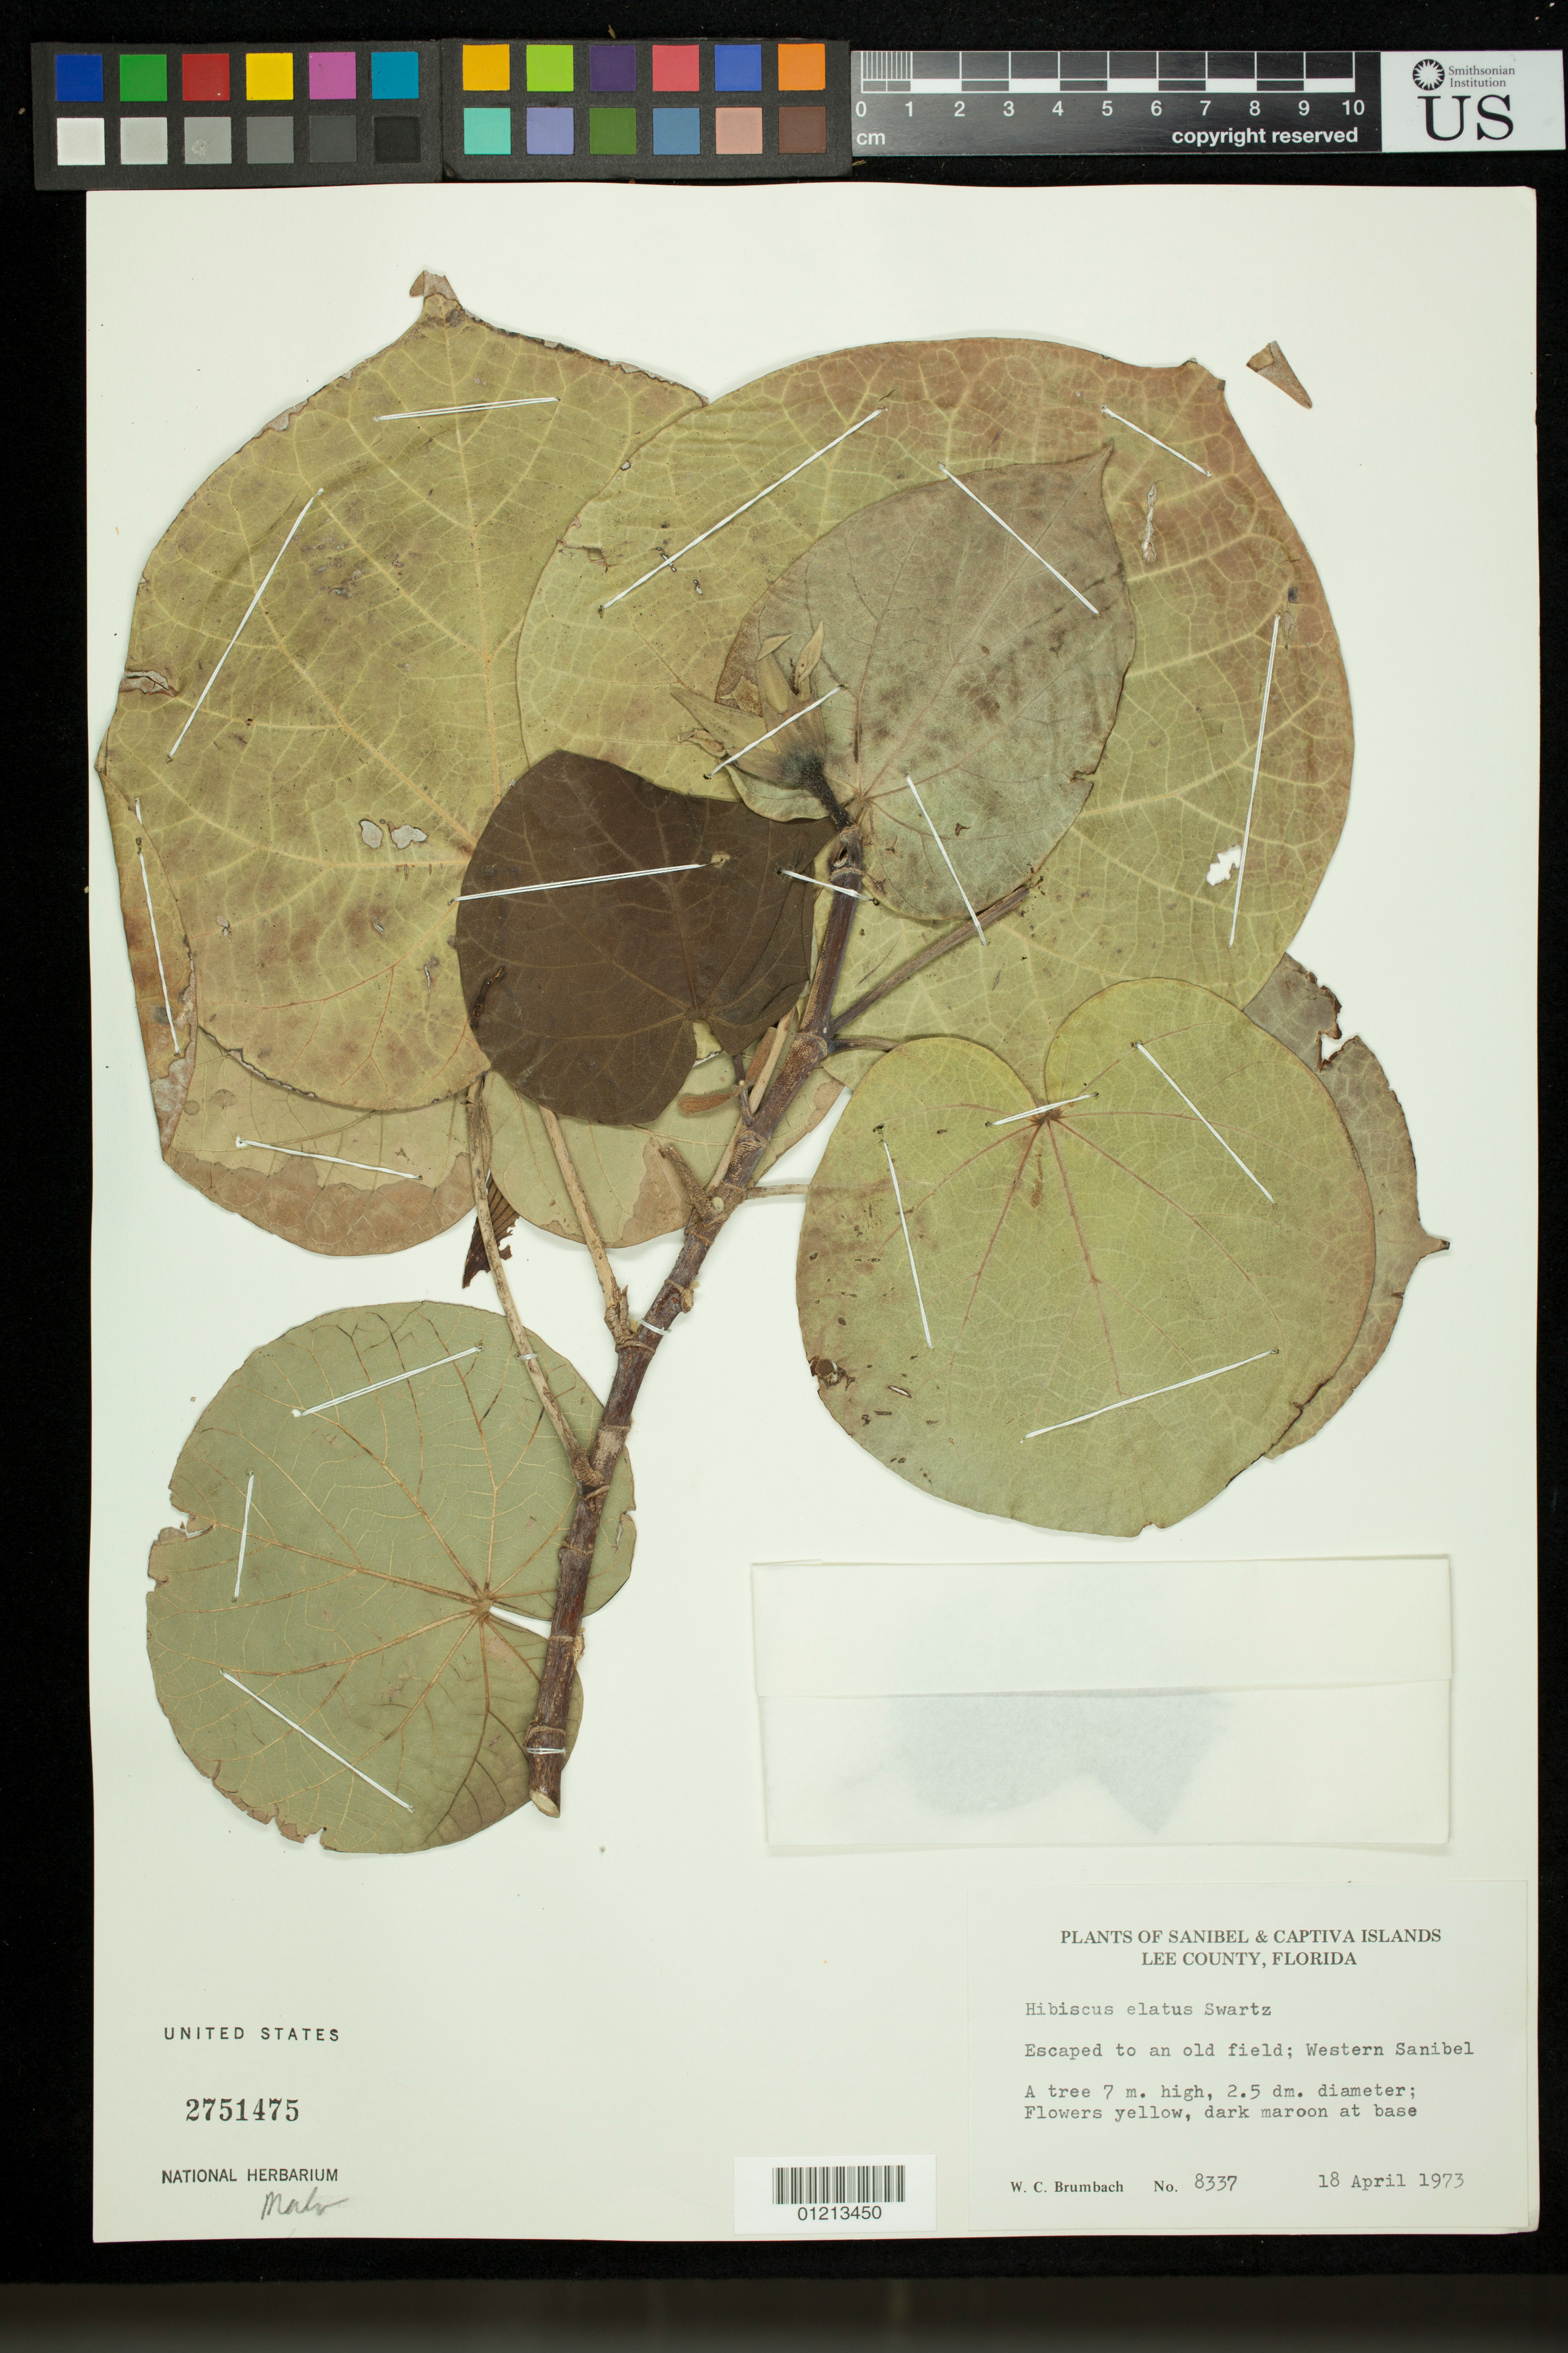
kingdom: Plantae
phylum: Tracheophyta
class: Magnoliopsida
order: Malvales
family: Malvaceae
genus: Talipariti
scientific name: Talipariti elatum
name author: (Sw.) Fryxell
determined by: Dorr, Laurence J., Curator (BOT), Smithsonian Institution - National Museum of Natural History (UNITED STATES)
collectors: W. C. Brumbach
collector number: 8337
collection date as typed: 18 Apr 1973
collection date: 1973-04-18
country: United States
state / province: Florida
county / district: Lee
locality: Sanibel & Captiva Islands: Lee County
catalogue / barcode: US 2751475